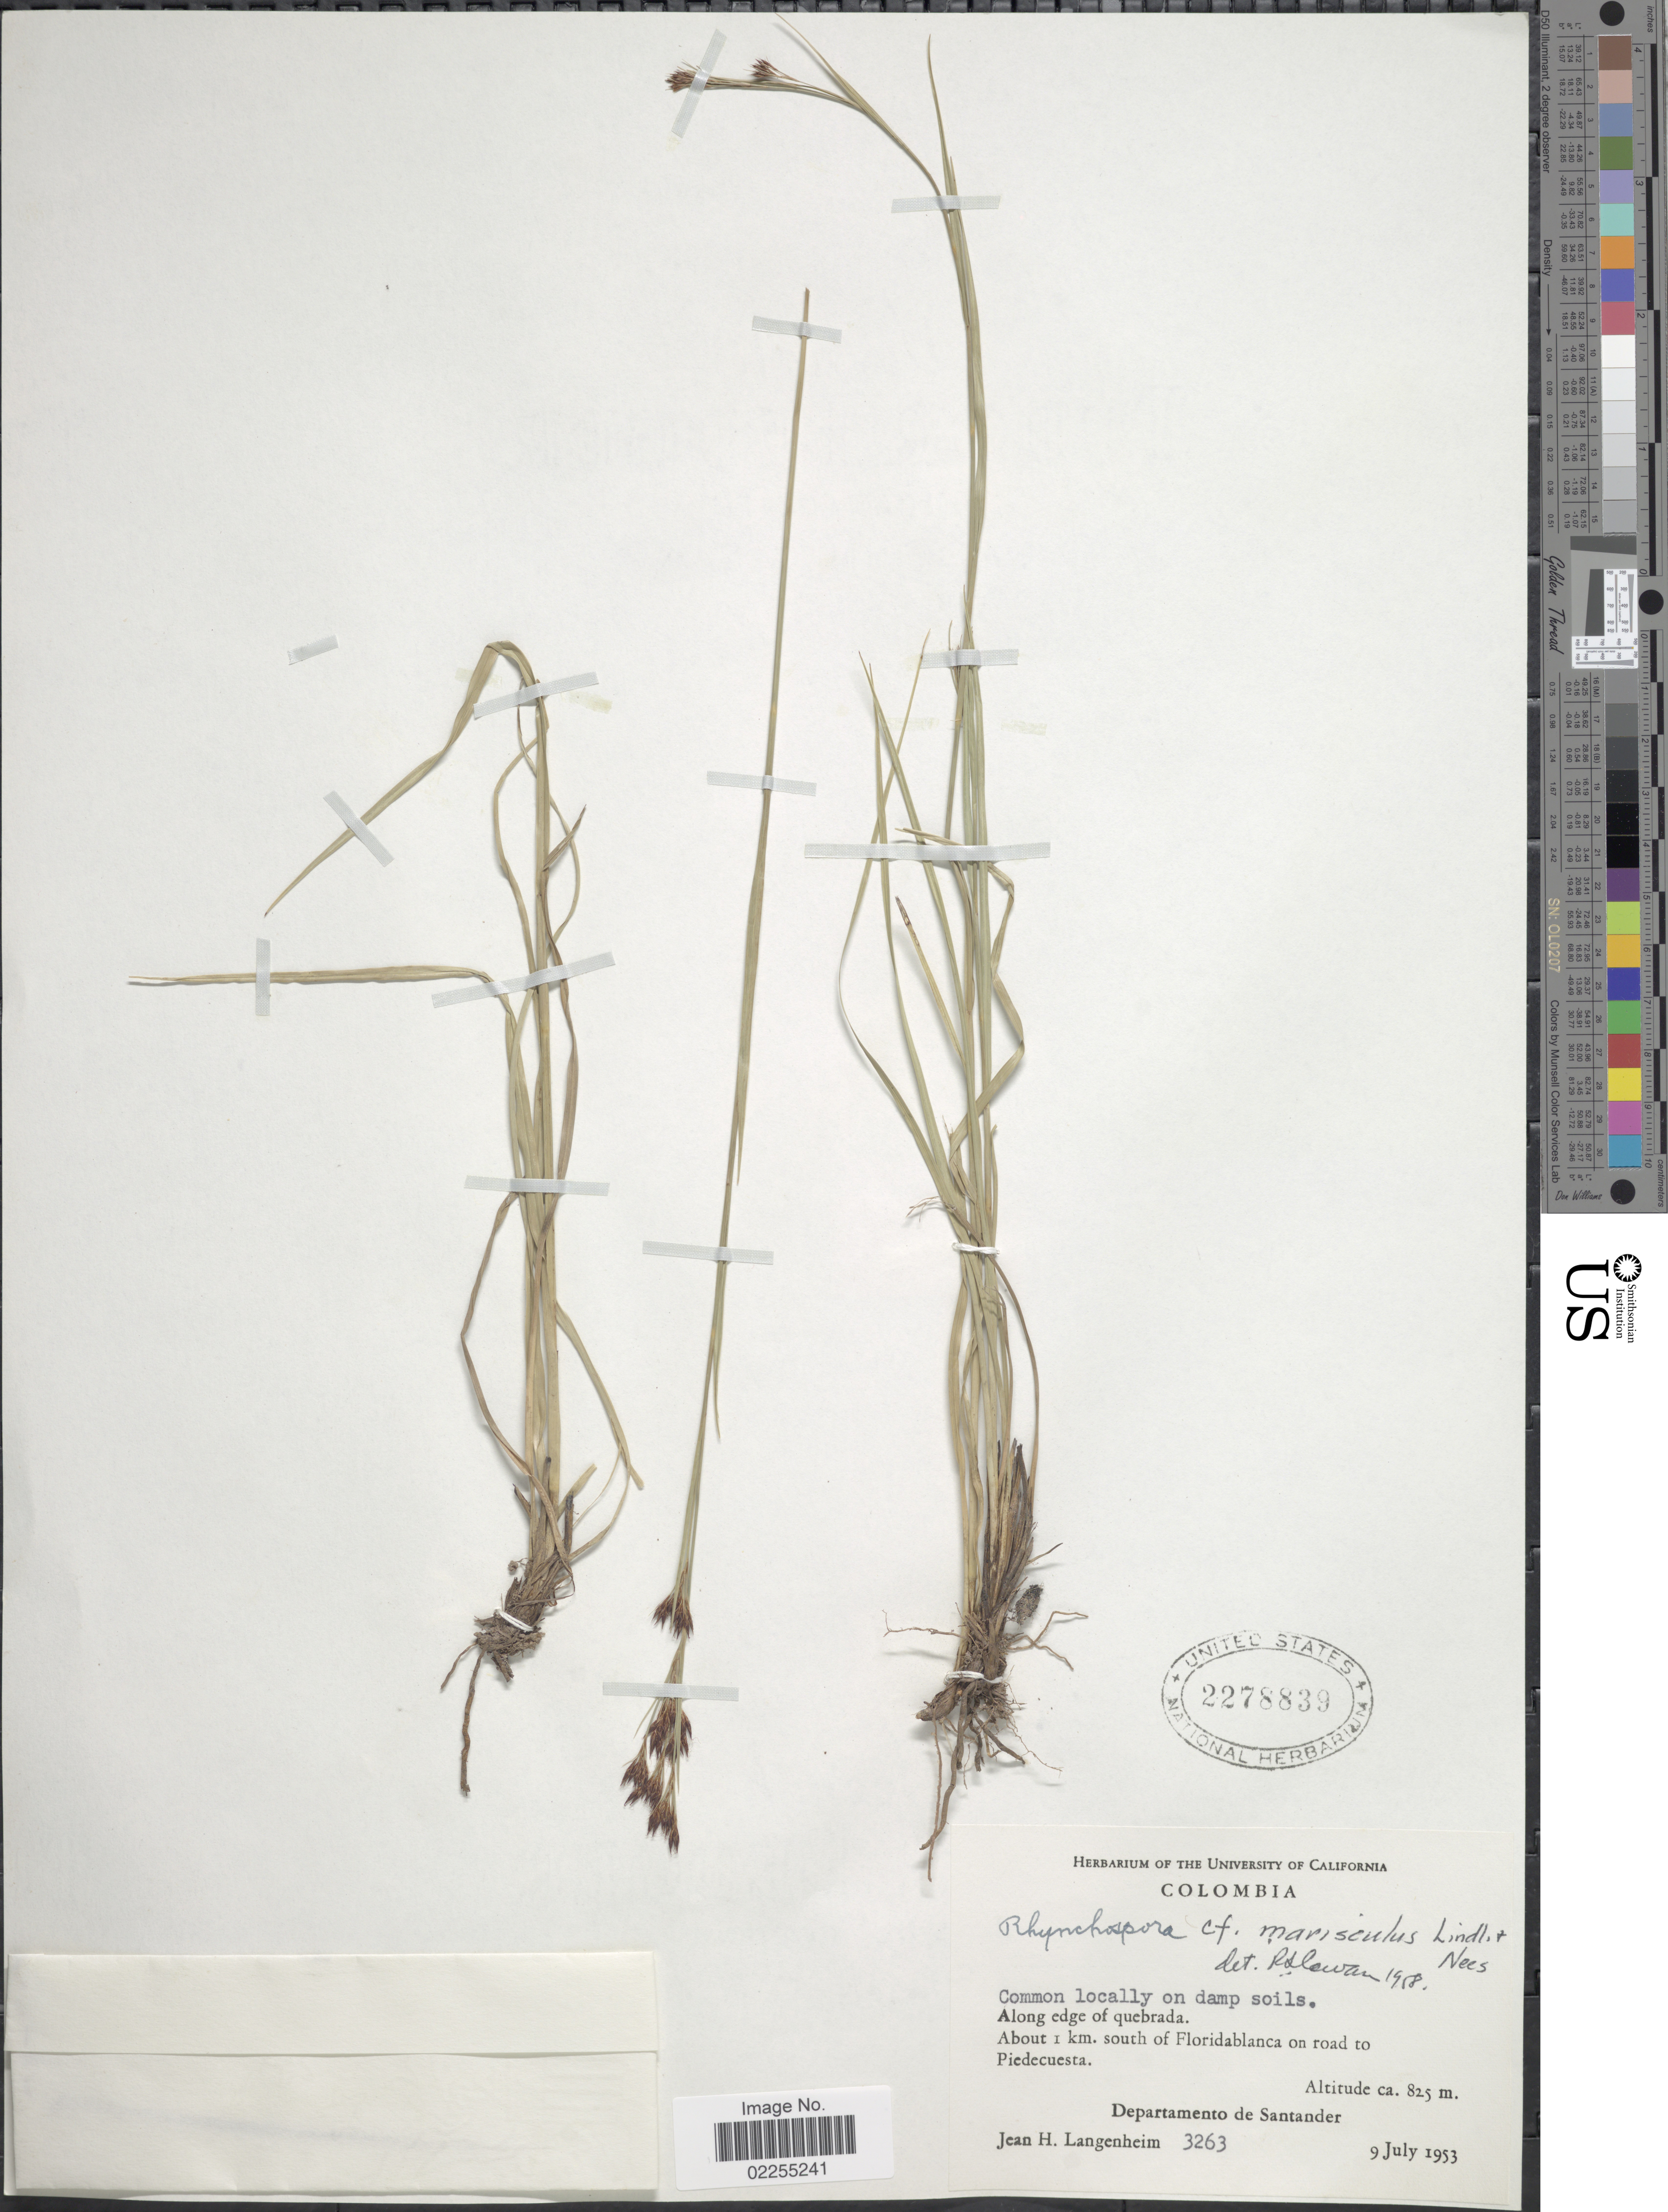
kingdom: Plantae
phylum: Tracheophyta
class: Liliopsida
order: Poales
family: Cyperaceae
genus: Rhynchospora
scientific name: Rhynchospora marisculus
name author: Lindl. & Nees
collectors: J. H. Langenheim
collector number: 3263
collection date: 1953-07-09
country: Colombia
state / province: Santander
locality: Along edge of quebrada. About 1 km. south of Floridablanca on road to Piedecuesta. Departamento de Santander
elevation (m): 825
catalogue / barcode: US 2278839